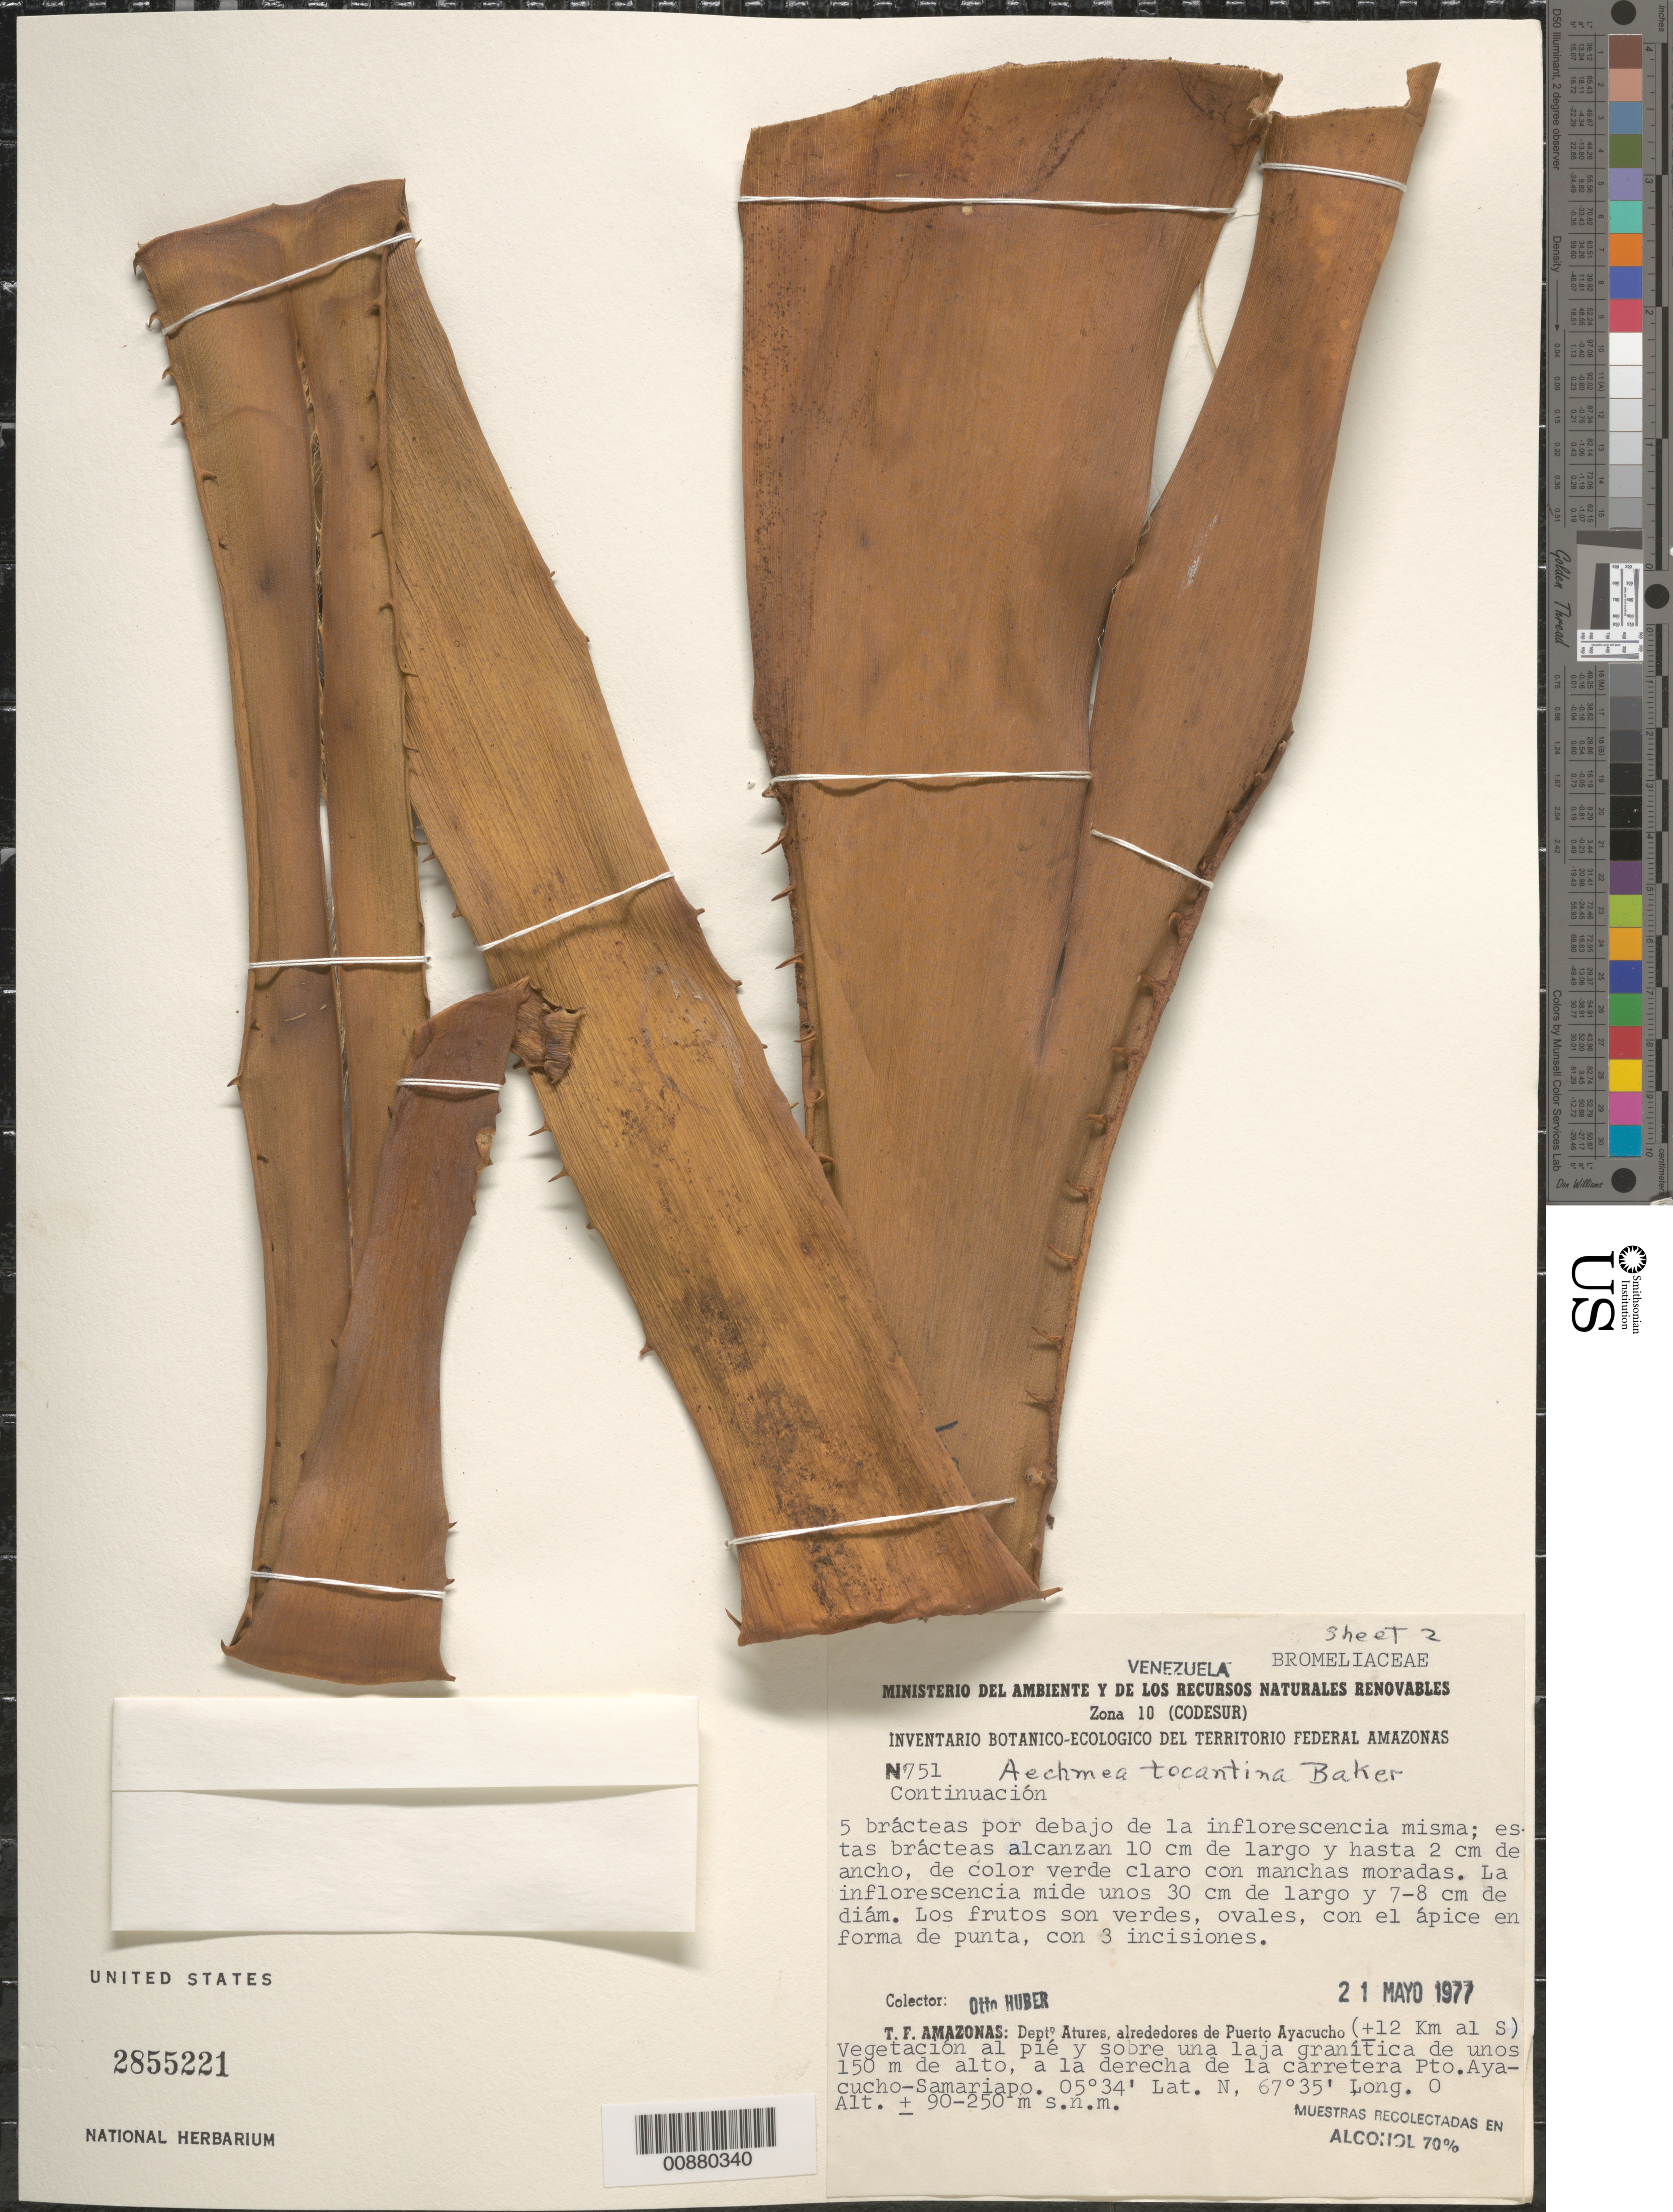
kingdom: Plantae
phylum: Tracheophyta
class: Liliopsida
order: Poales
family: Bromeliaceae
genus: Aechmea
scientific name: Aechmea tocantina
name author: Baker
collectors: O. Huber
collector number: N751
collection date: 1977-05-21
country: Venezuela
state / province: Amazonas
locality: Zona 10 (codesur). Depto. Atures, alrededores de Puerto Ayacucho (± 12 Km al S) Vegetación al pié y sobre una laja granítica de unos 150 m de alto, a la derecha de la carretera Pto. Ayacucho-Samariapo.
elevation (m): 90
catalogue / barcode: US 2855221